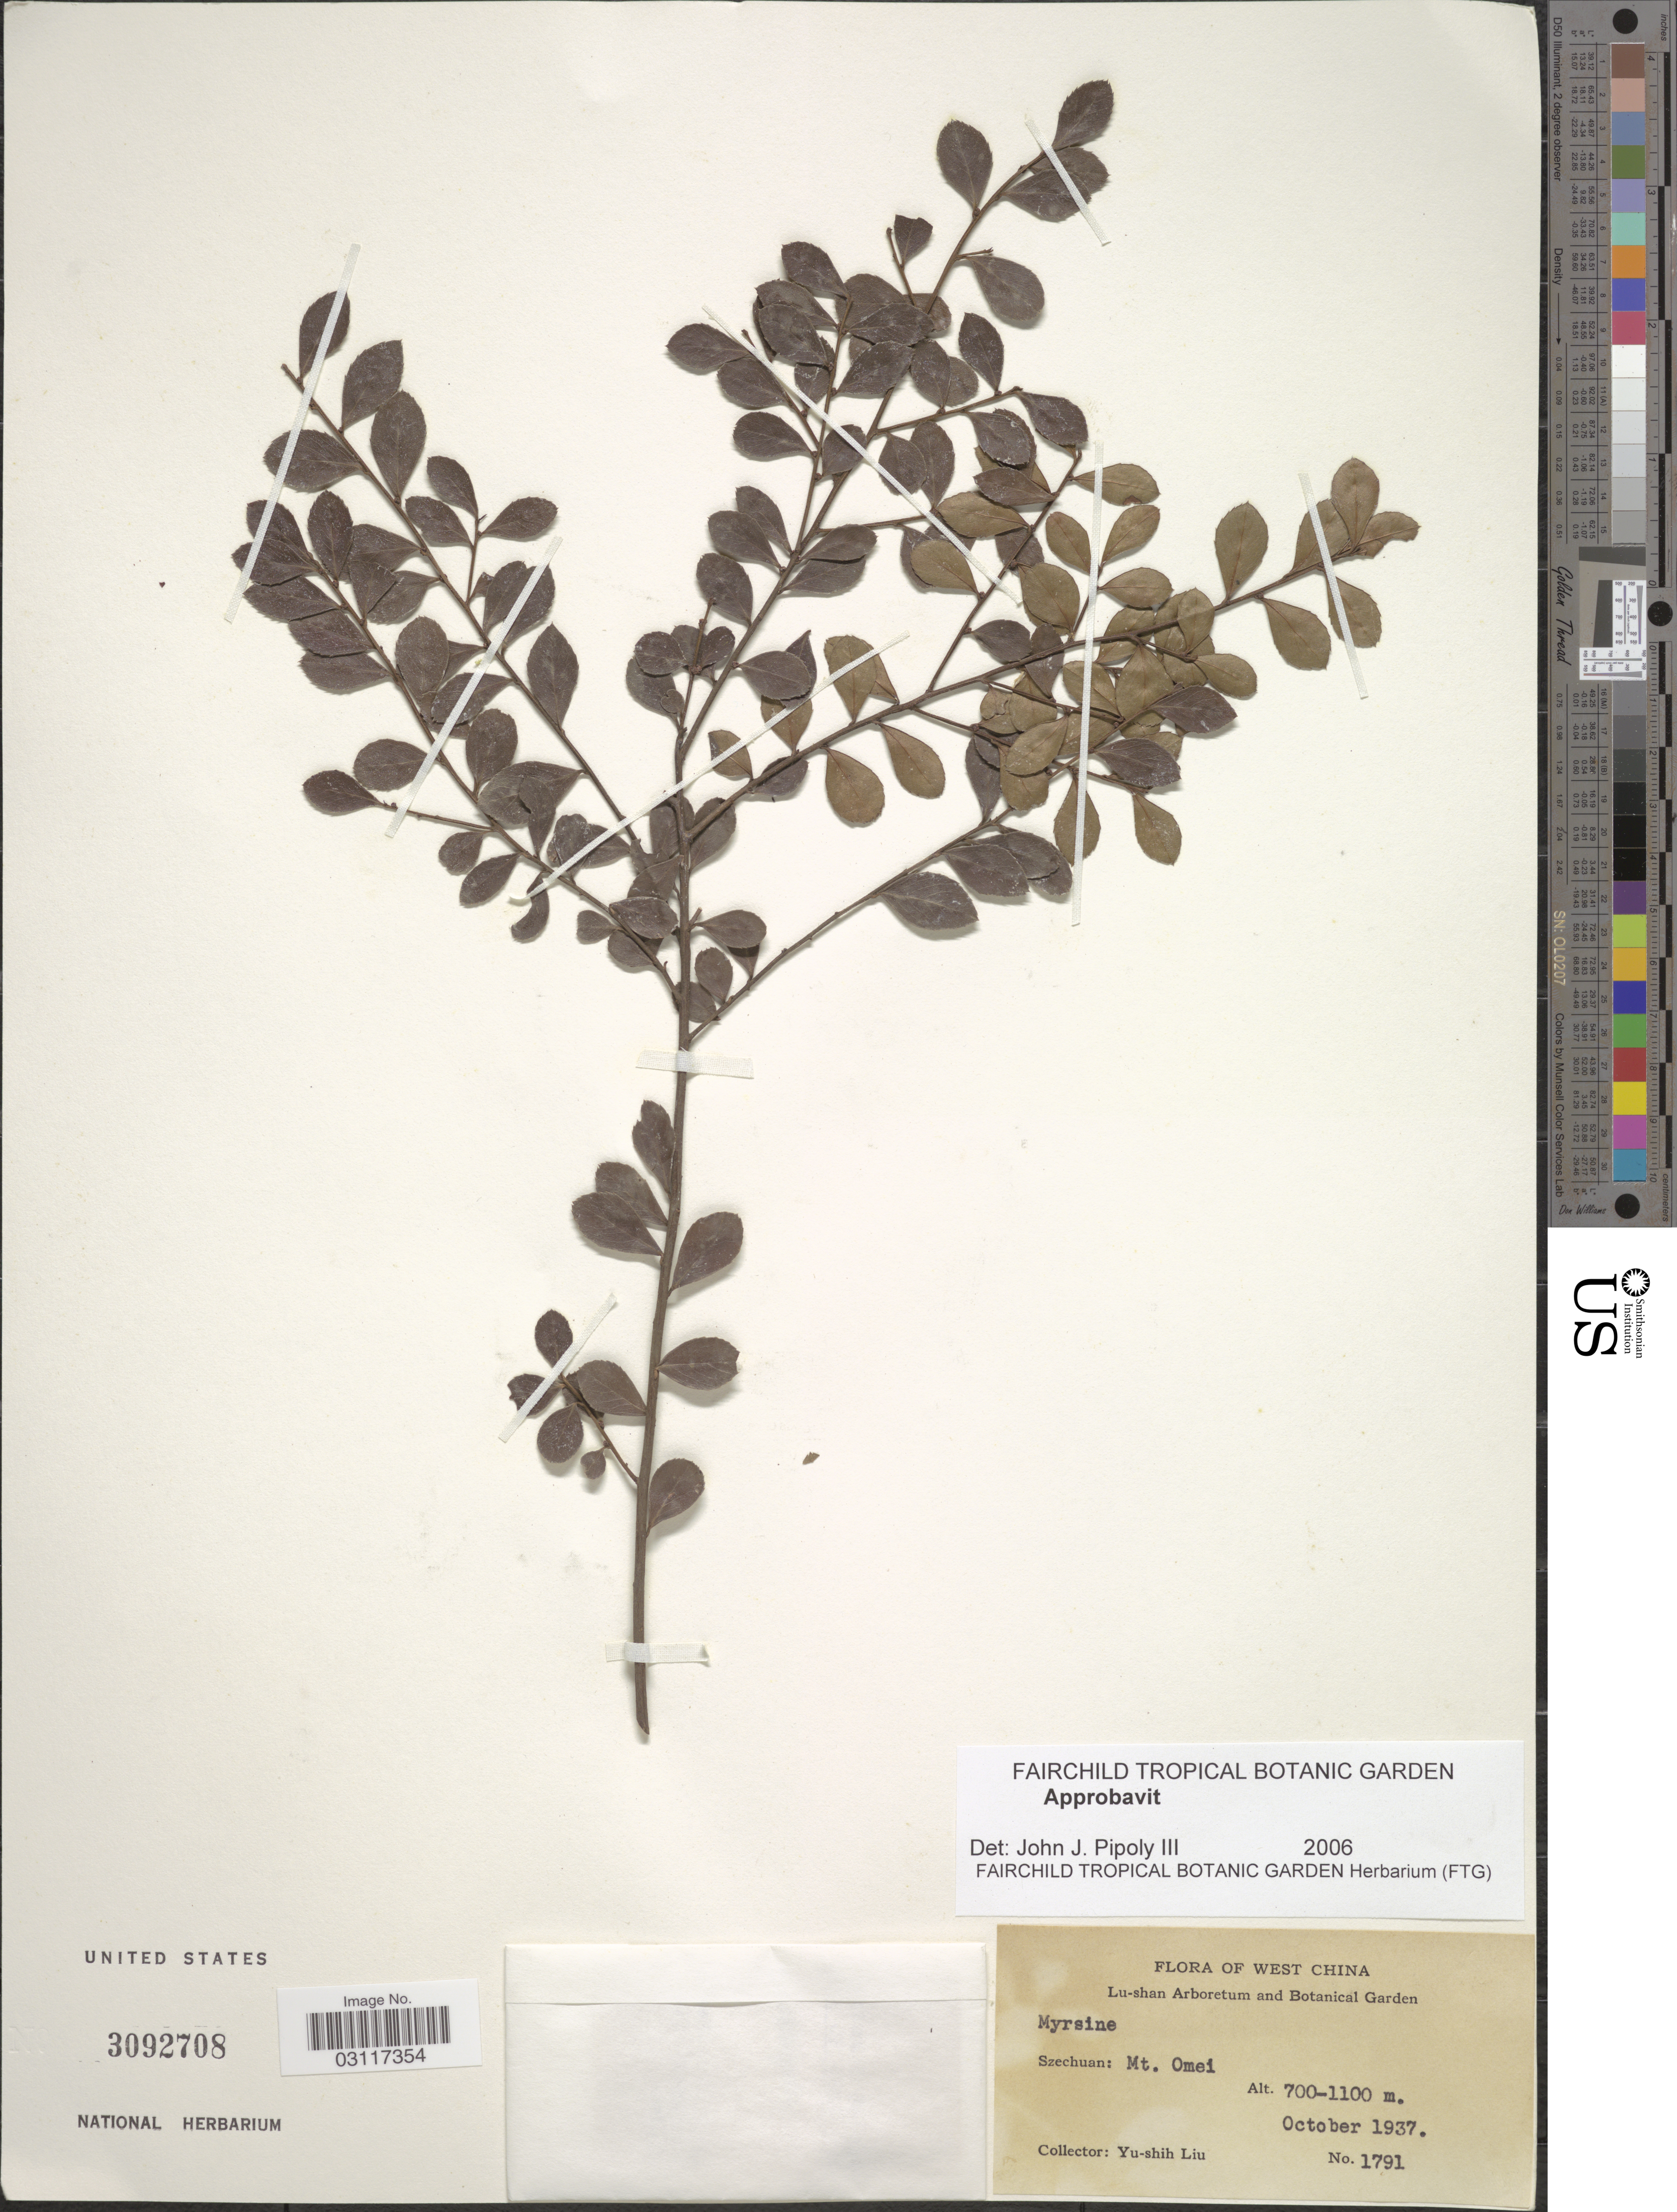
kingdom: Plantae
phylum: Tracheophyta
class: Magnoliopsida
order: Ericales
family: Primulaceae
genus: Myrsine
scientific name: Myrsine sp.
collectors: Y.-S. Liu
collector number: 1791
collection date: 1937-10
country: China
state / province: Sichuan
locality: West China, Szechuan: Mt. Omei.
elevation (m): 700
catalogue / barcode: US 3092708